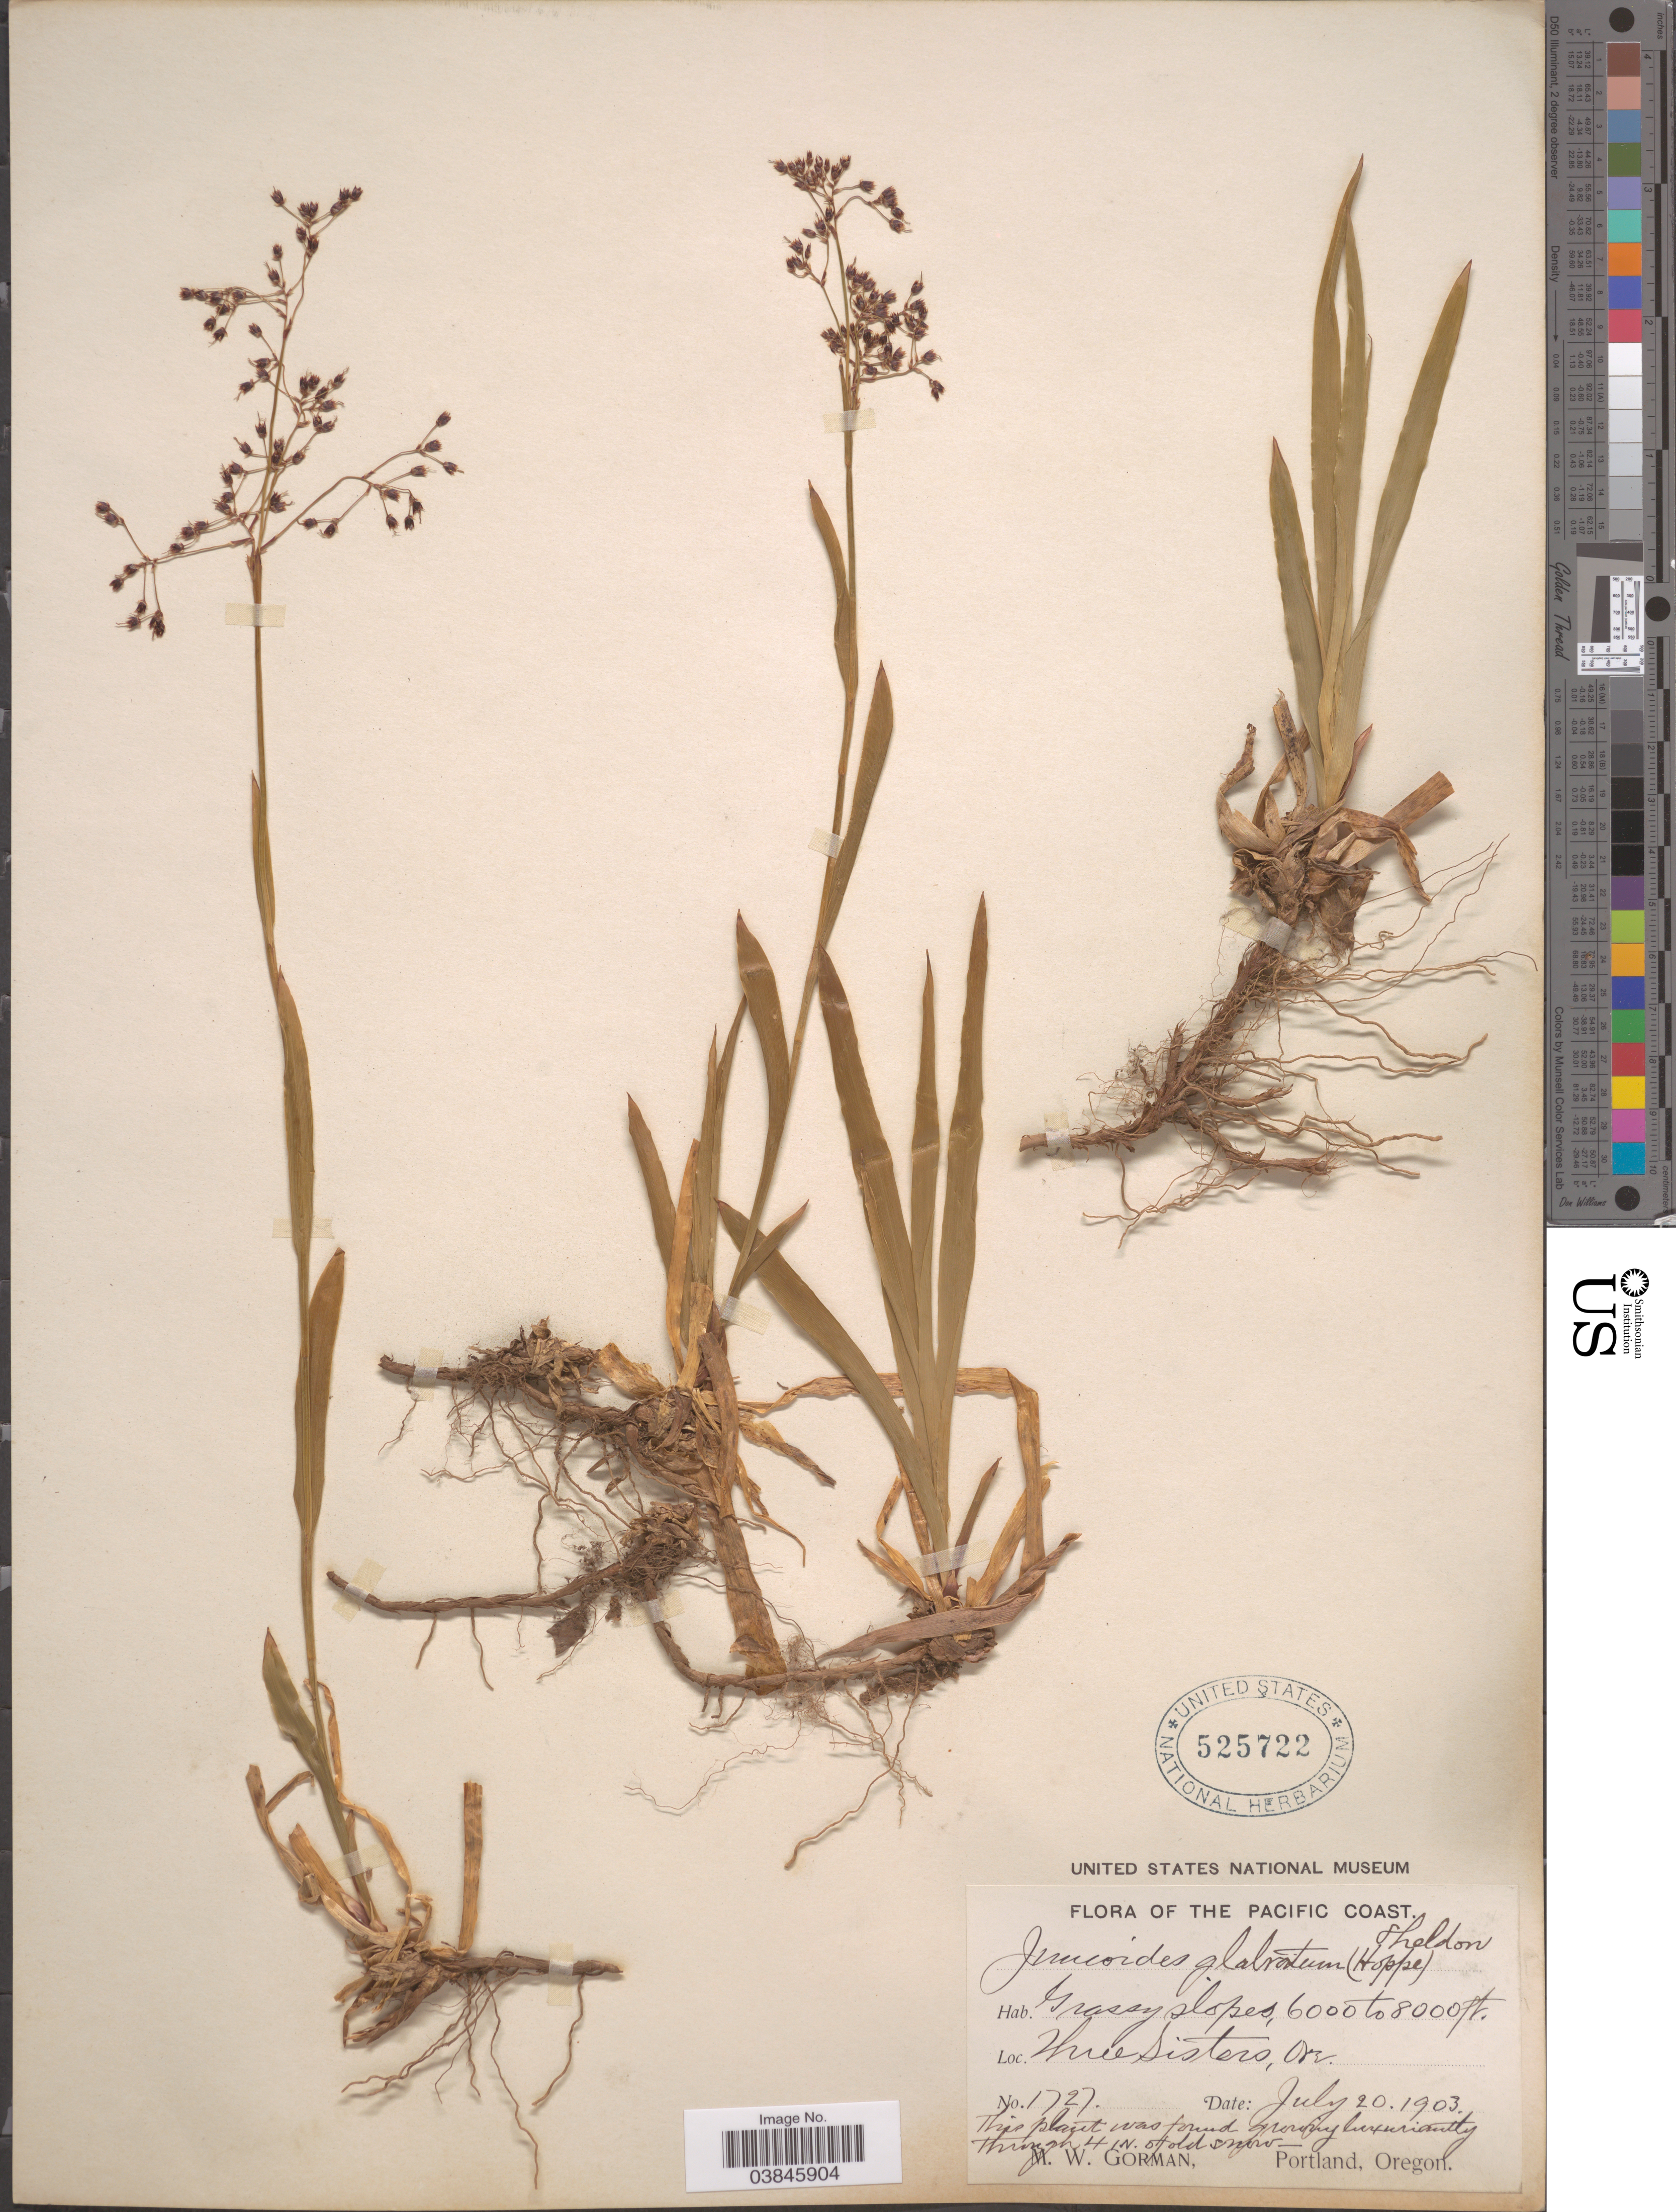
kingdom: Plantae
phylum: Tracheophyta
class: Liliopsida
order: Poales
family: Juncaceae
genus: Luzula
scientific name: Luzula glabrata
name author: (Hoppe) Desv.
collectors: M. W. Gorman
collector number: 1727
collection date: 1903-07-20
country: United States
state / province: Oregon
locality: Pacific Coast. Three Sisters.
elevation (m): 1829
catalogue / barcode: US 525722